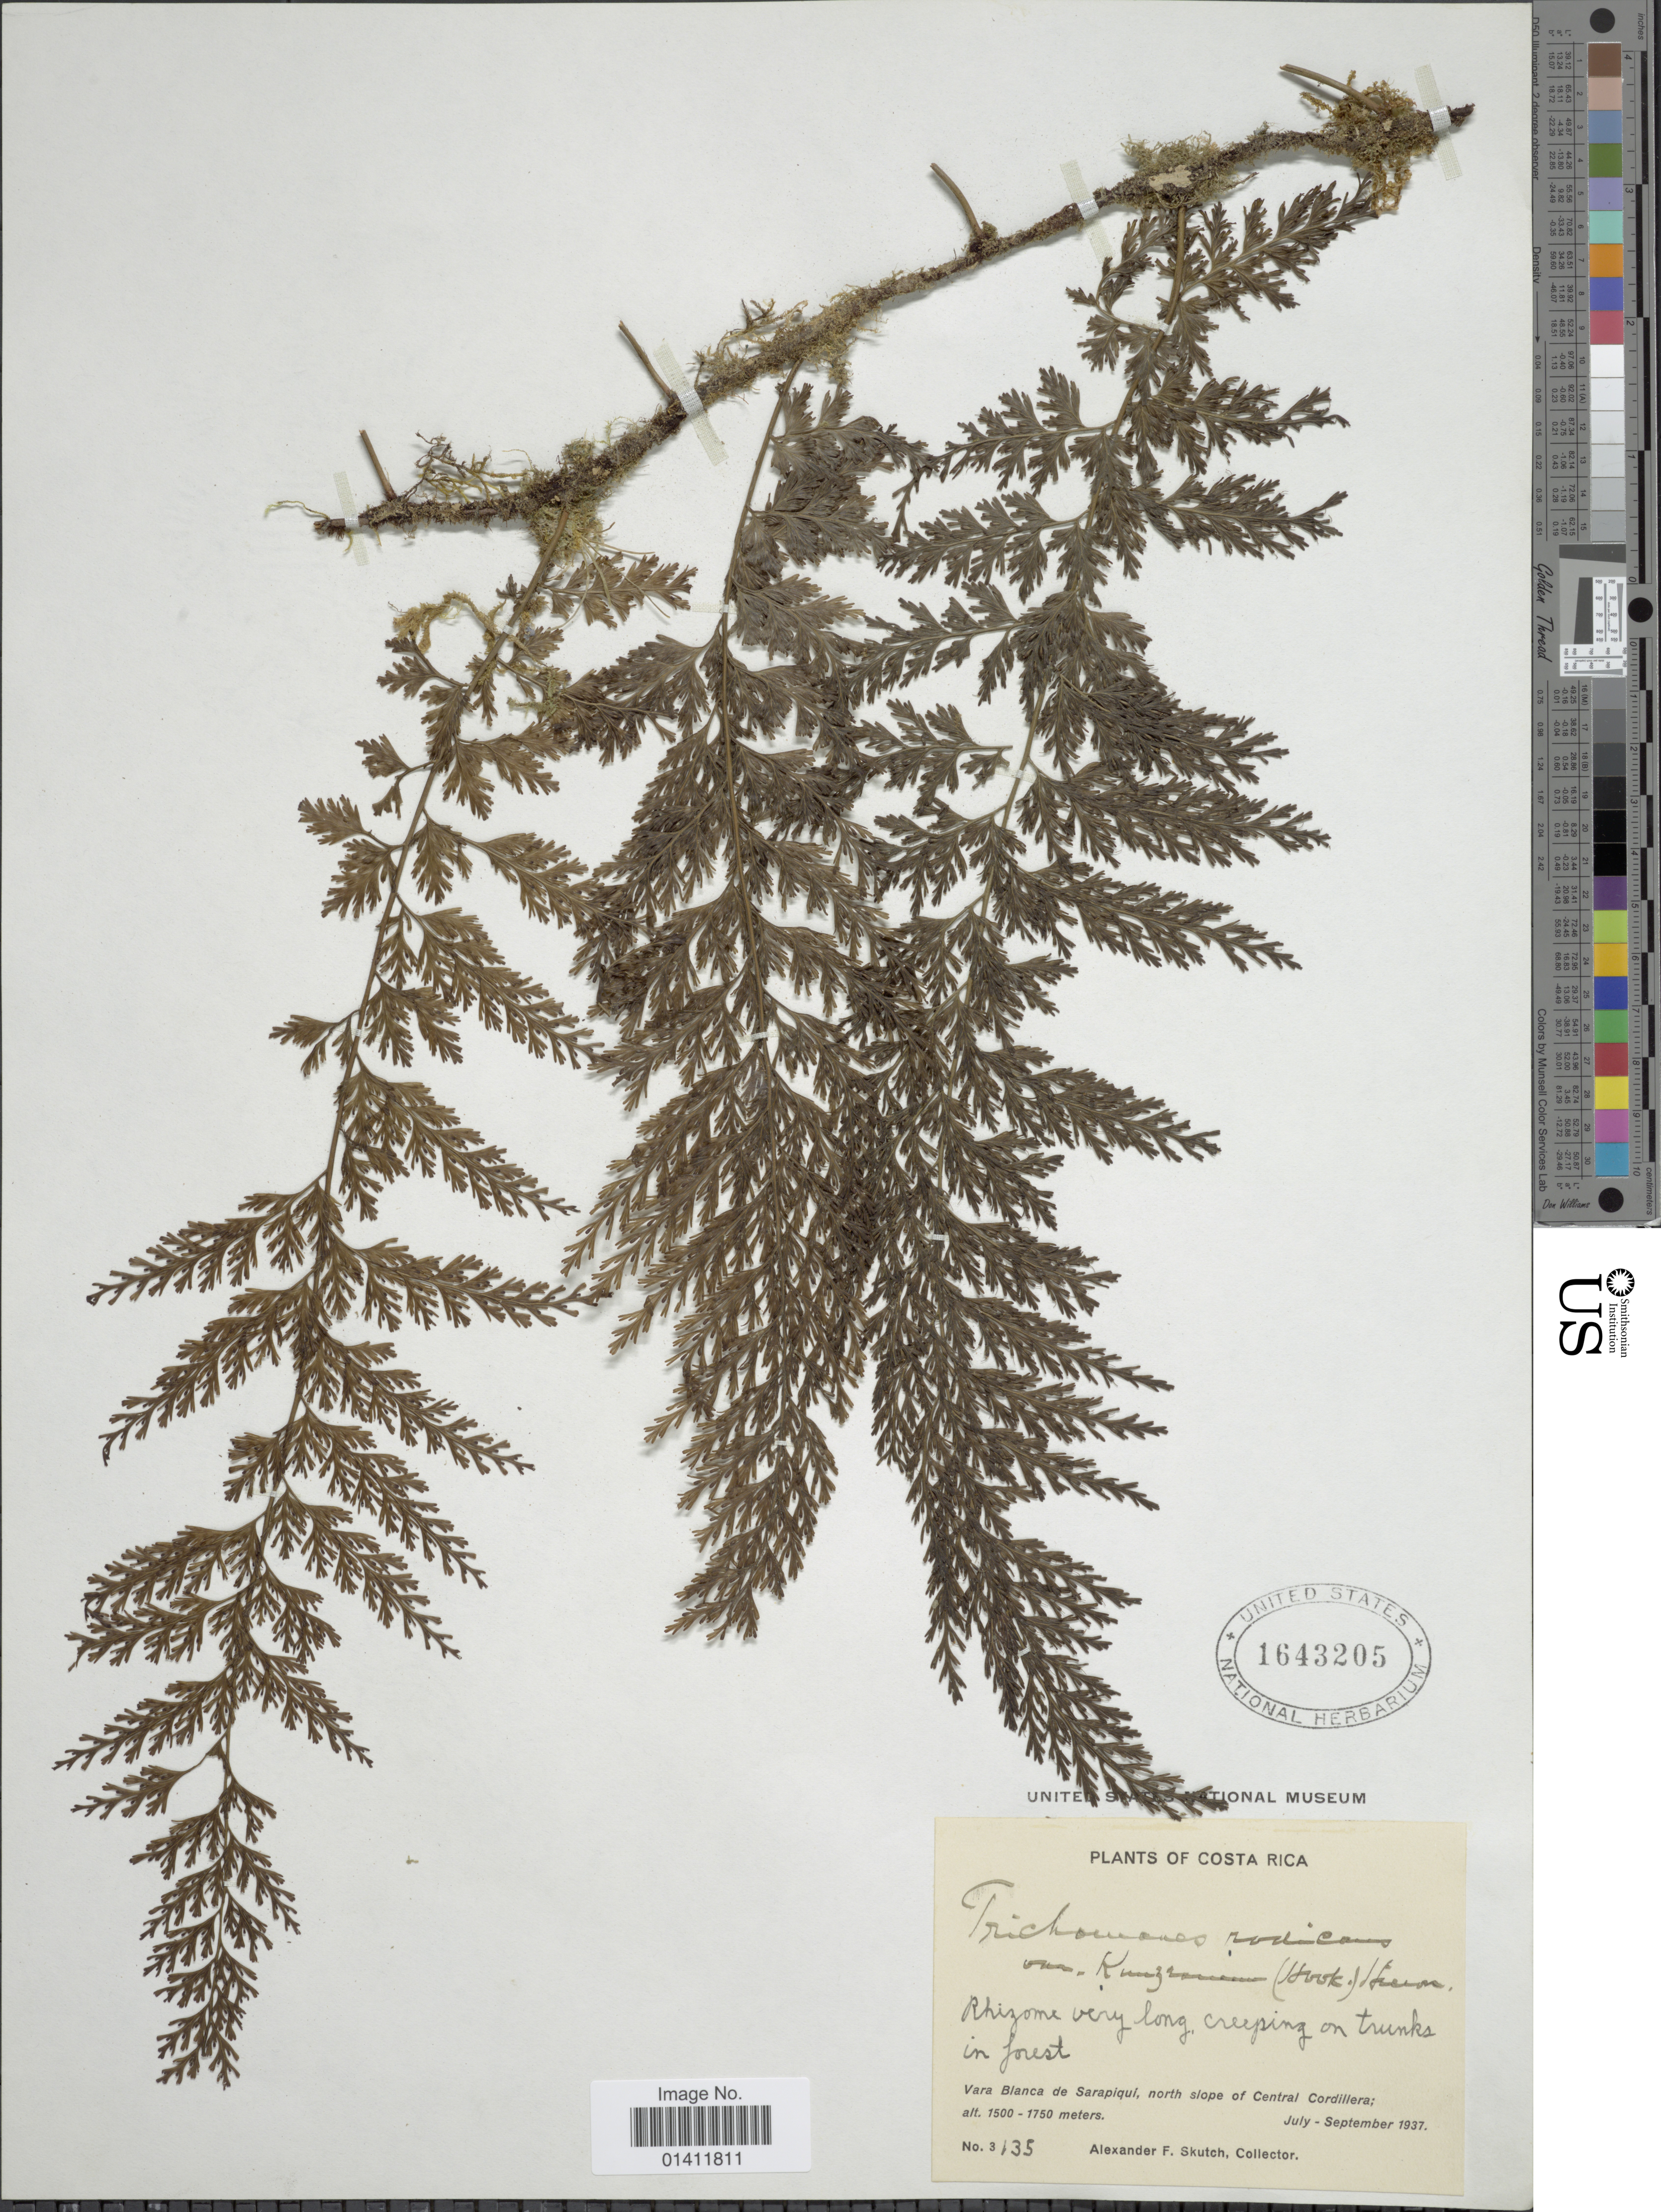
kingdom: Plantae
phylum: Tracheophyta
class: Polypodiopsida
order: Hymenophyllales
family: Hymenophyllaceae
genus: Vandenboschia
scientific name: Vandenboschia radicans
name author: (Sw.) Copel.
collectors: A. F. Skutch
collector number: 3135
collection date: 1937-07/1937-09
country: Costa Rica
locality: Vara Blanca de Sarapiqui, North slope of Central Cordillera.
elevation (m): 1500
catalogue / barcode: US 1643205